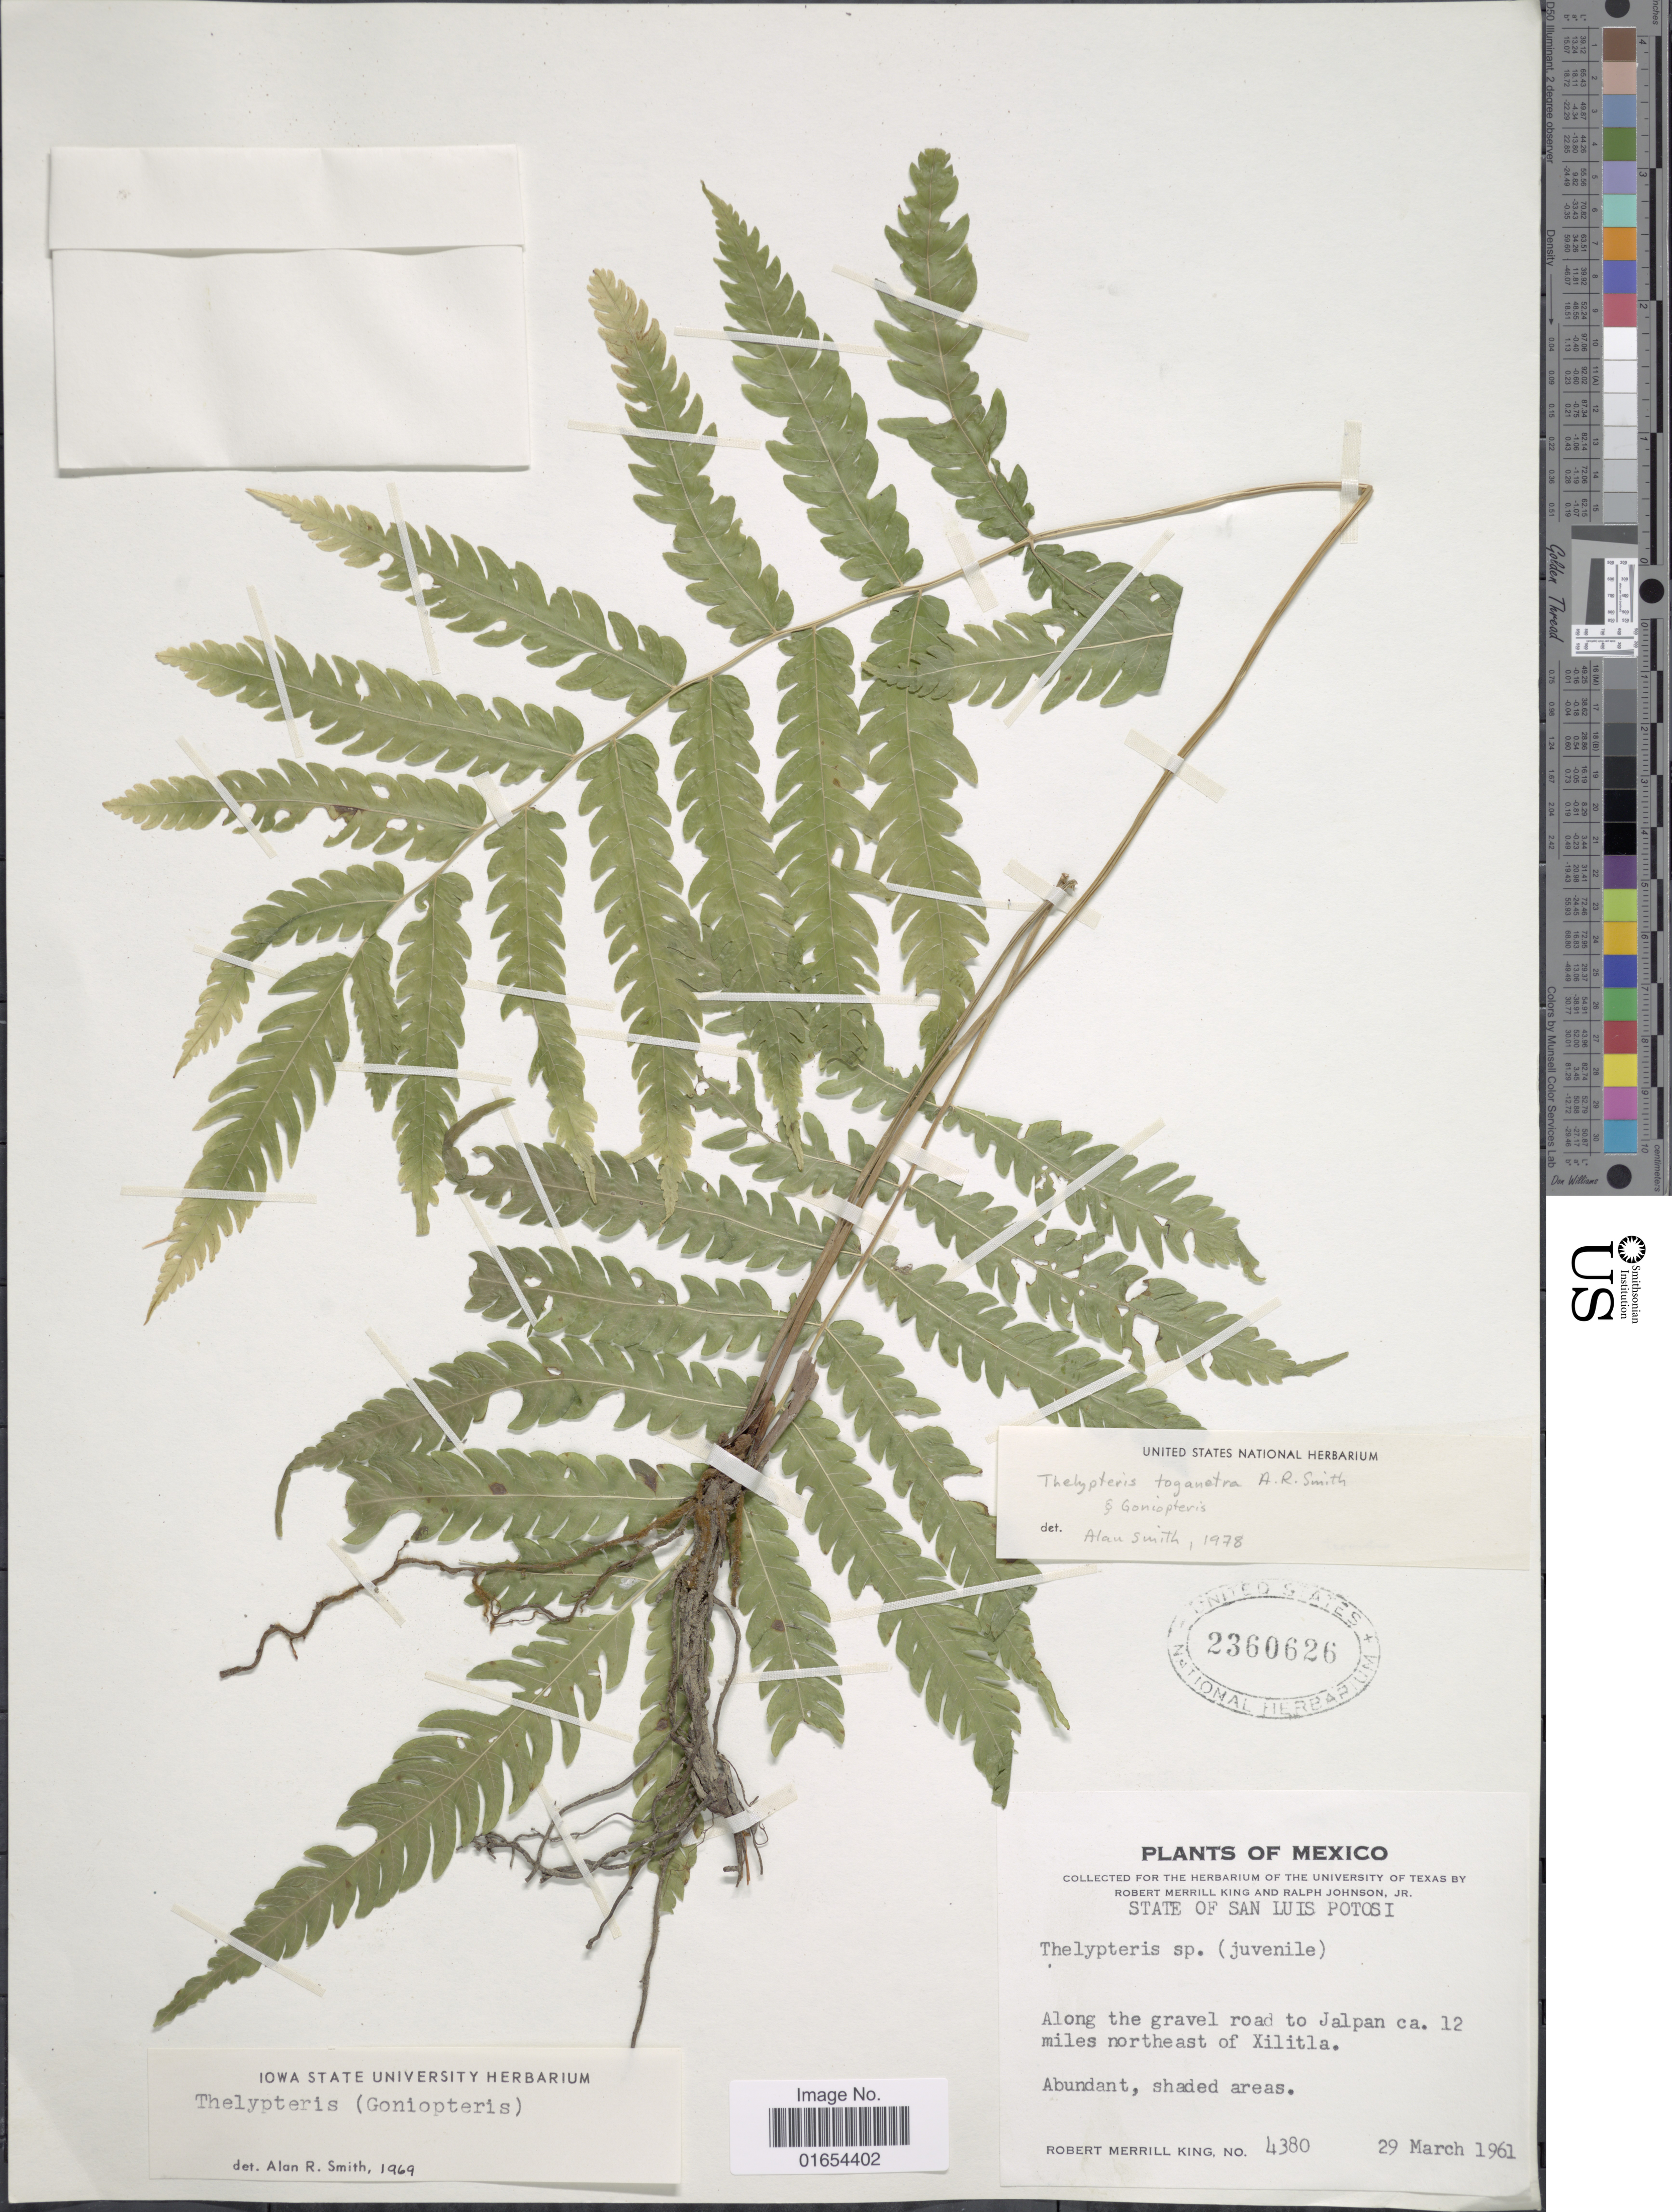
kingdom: Plantae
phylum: Tracheophyta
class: Polypodiopsida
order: Polypodiales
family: Thelypteridaceae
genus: Goniopteris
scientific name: Goniopteris toganetra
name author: (A.R. Sm.) Á. Löve & D. Löve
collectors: R. M. King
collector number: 4380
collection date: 1961-03-29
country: Mexico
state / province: San Luis Potosí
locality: Along the gravel road to Jalpan ca. 12 miles northeast of Xilitla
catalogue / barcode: US 2360626